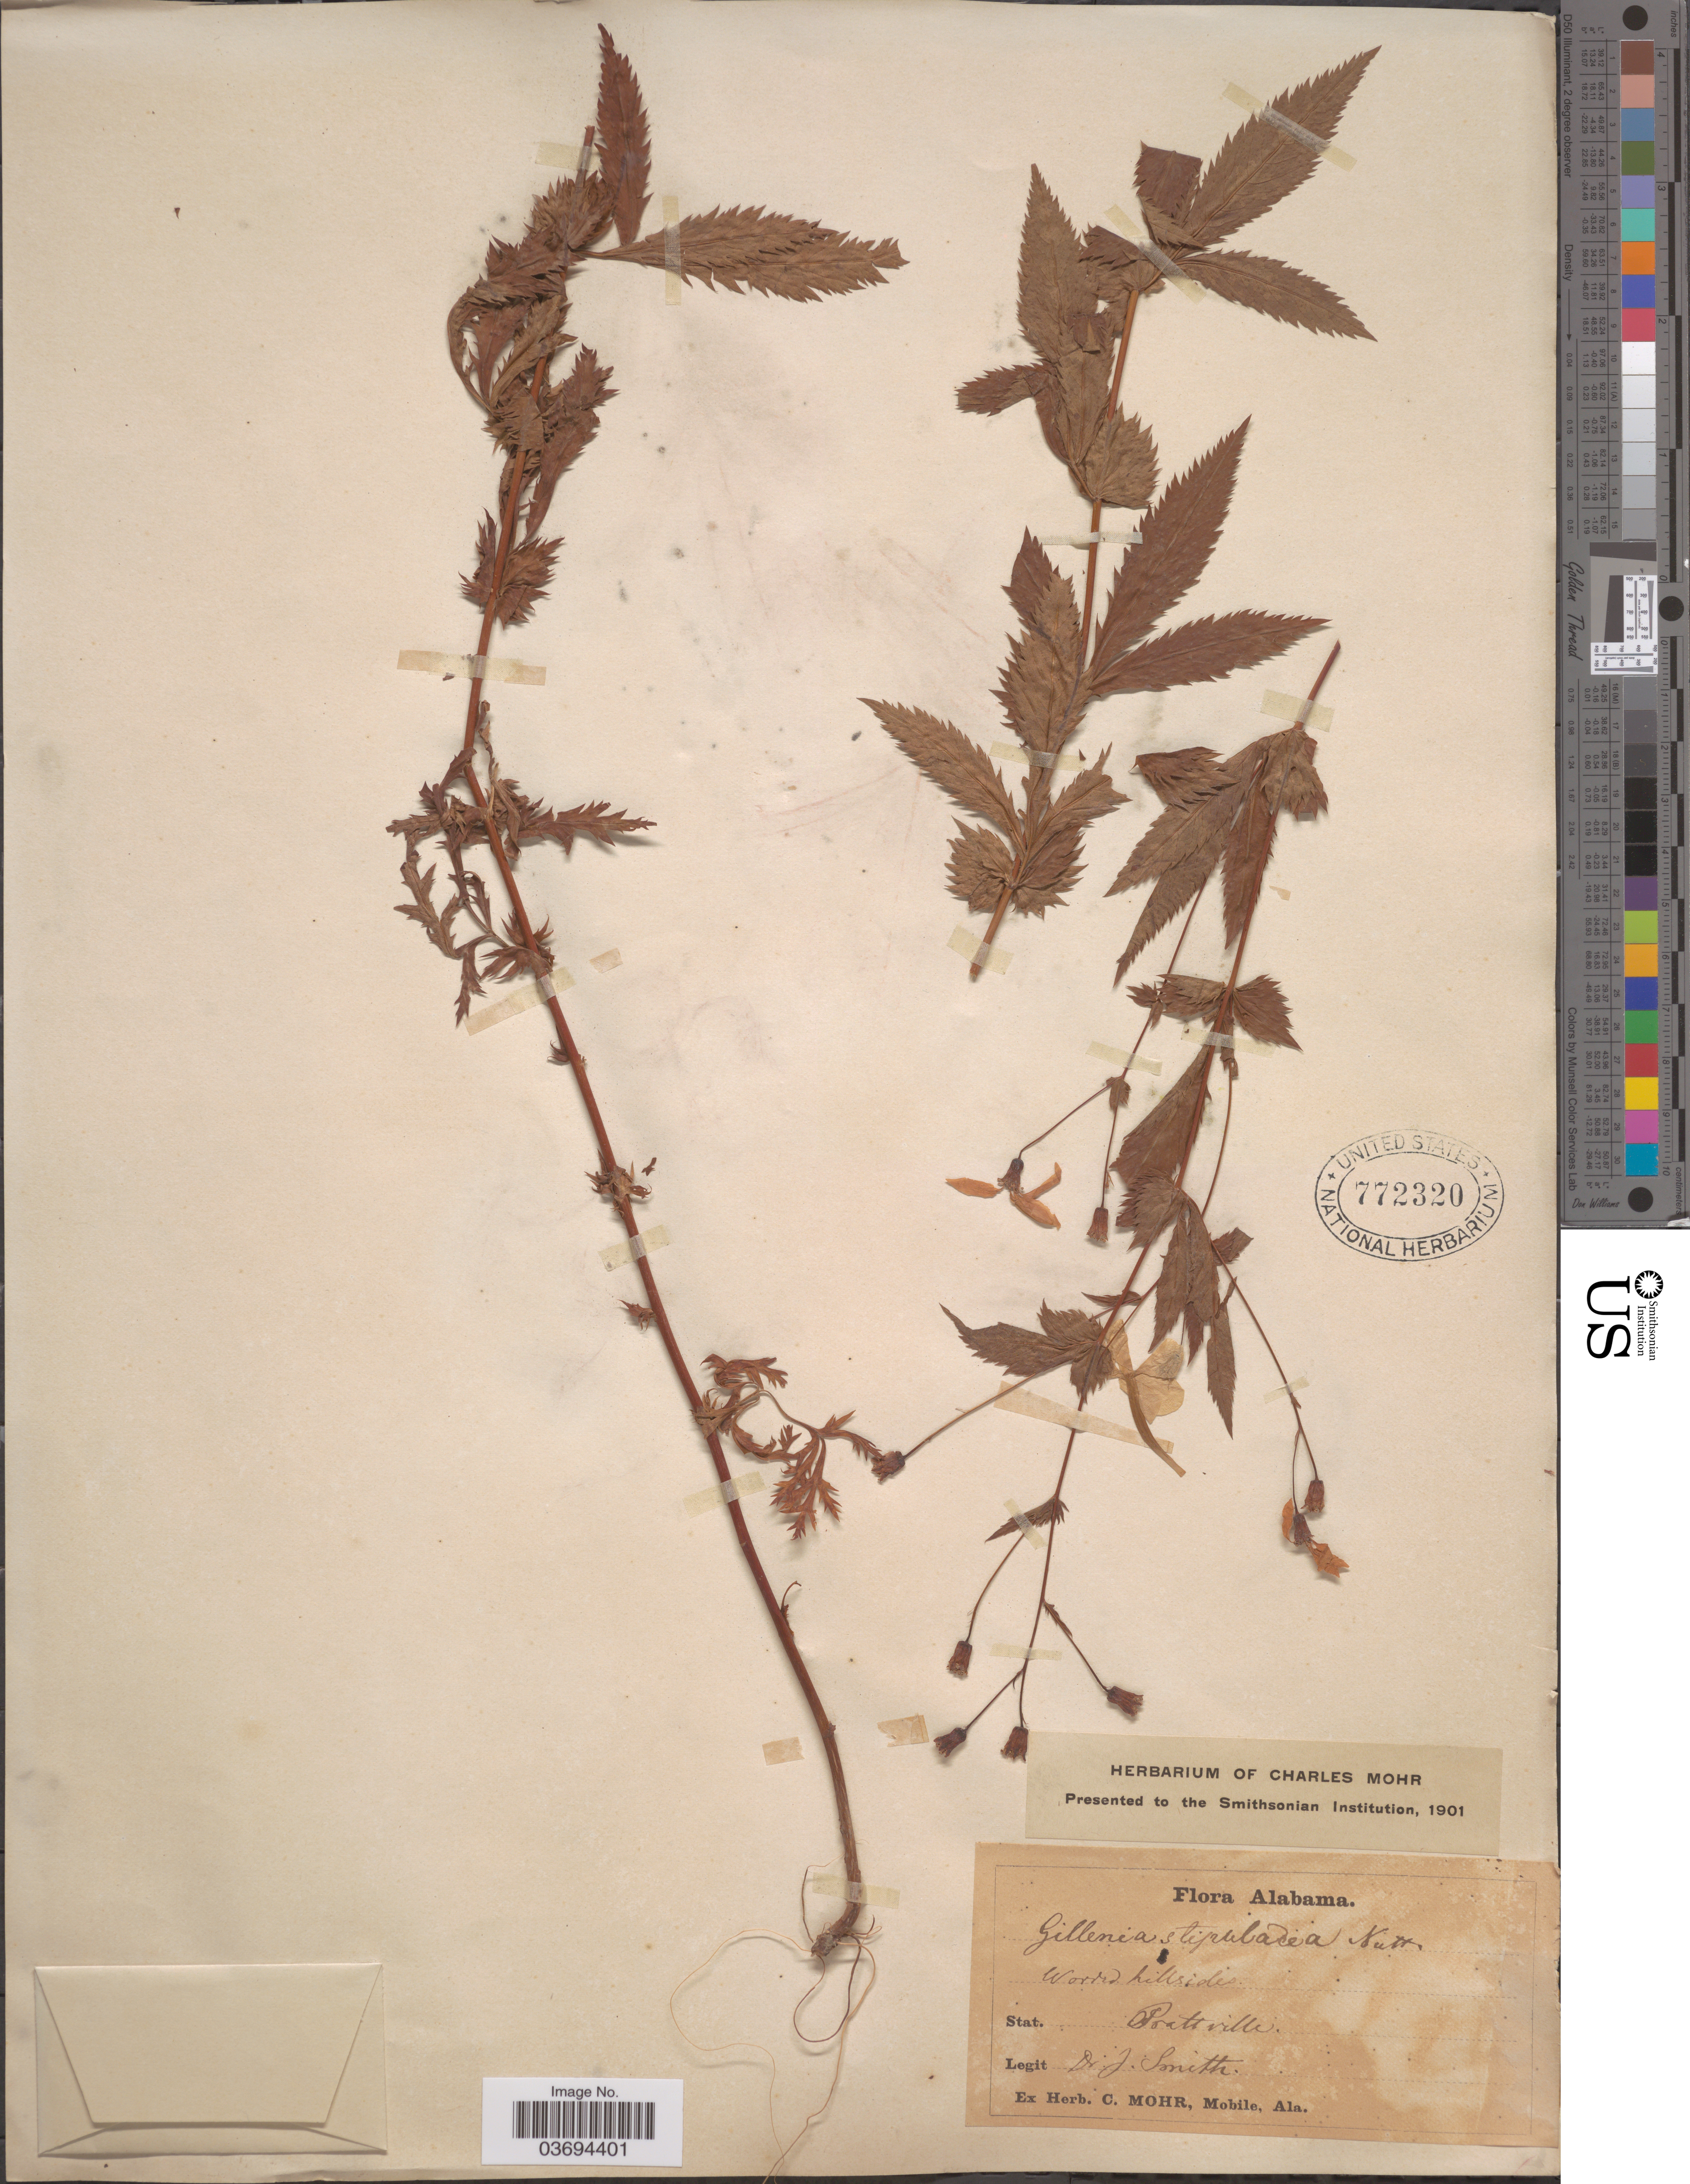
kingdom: Plantae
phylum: Tracheophyta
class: Magnoliopsida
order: Rosales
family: Rosaceae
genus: Gillenia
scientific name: Gillenia stipulata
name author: (Muhl. ex Willd.) Nutt.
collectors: J. Smith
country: United States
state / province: Alabama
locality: Stat. Prattville.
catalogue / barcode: US 772320